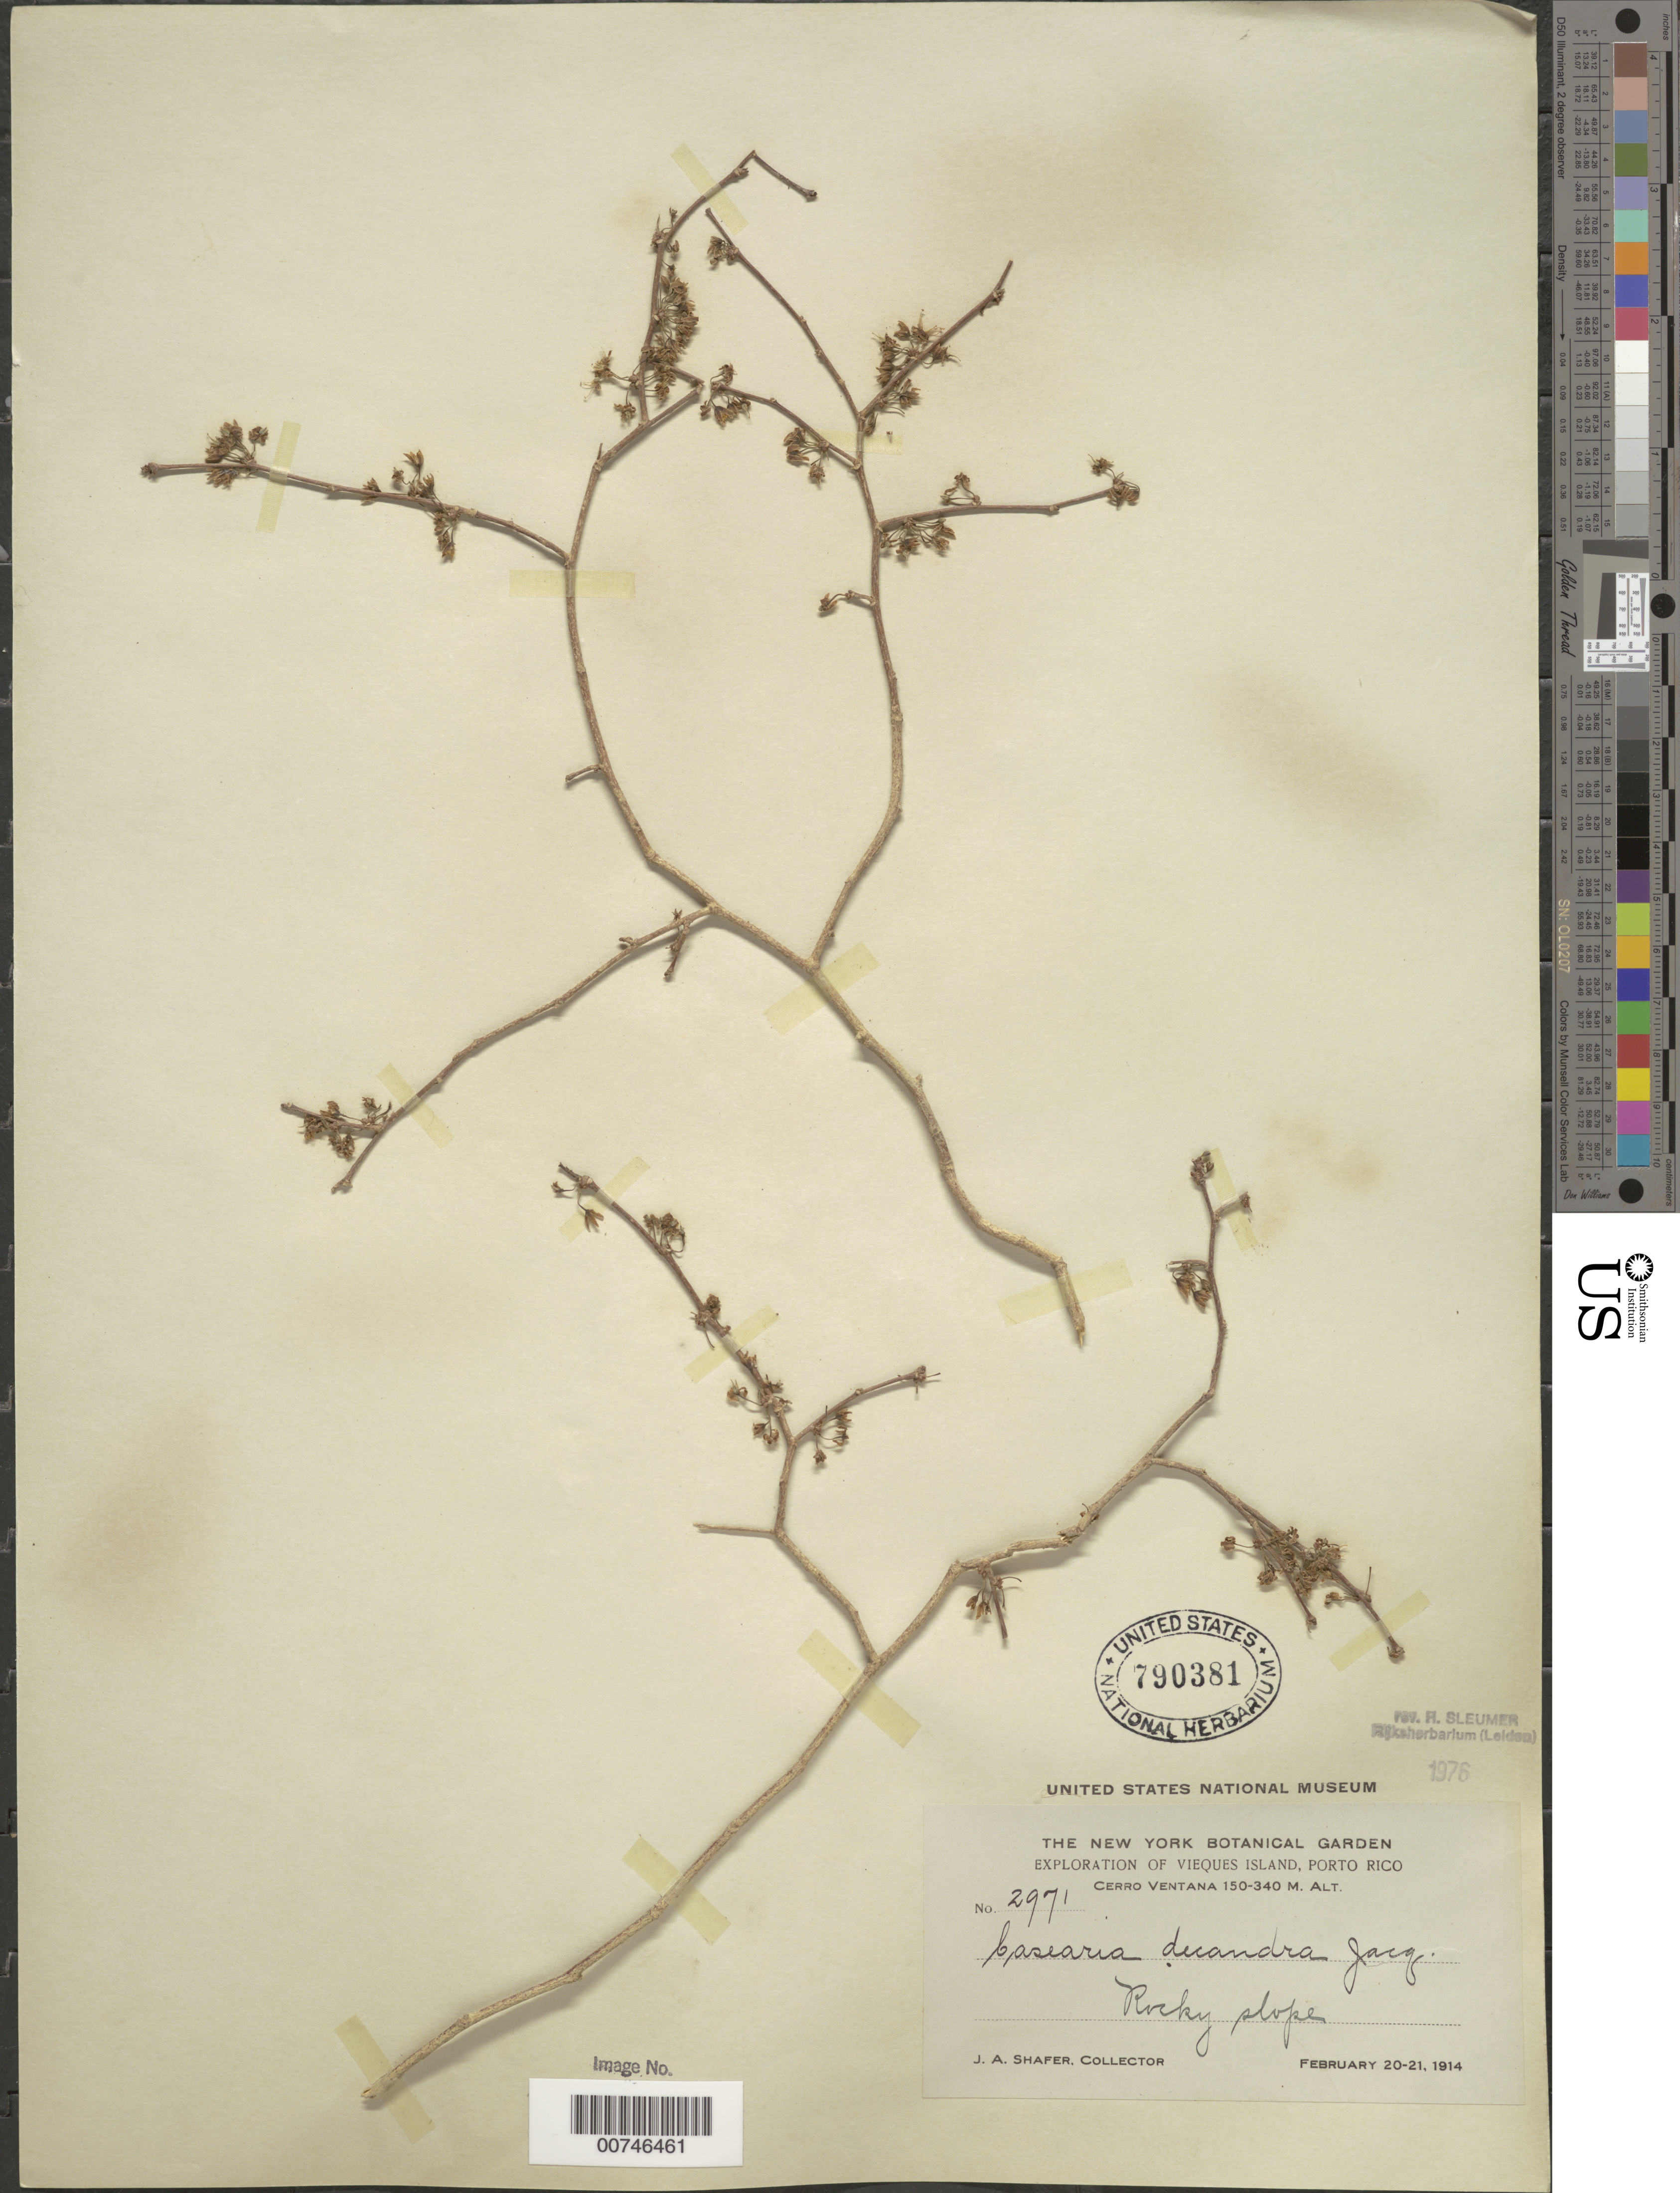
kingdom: Plantae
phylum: Tracheophyta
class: Magnoliopsida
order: Malpighiales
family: Salicaceae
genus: Casearia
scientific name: Casearia decandra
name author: Jacq.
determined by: Sleumer, H. O.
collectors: J. A. Shafer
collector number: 2971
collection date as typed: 20 Feb 1914 to 21 Feb 1914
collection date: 1914-02-20/1914-02-21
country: Puerto Rico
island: Vieques I.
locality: Cerro Ventana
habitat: Rocky slope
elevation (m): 150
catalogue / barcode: US 790381